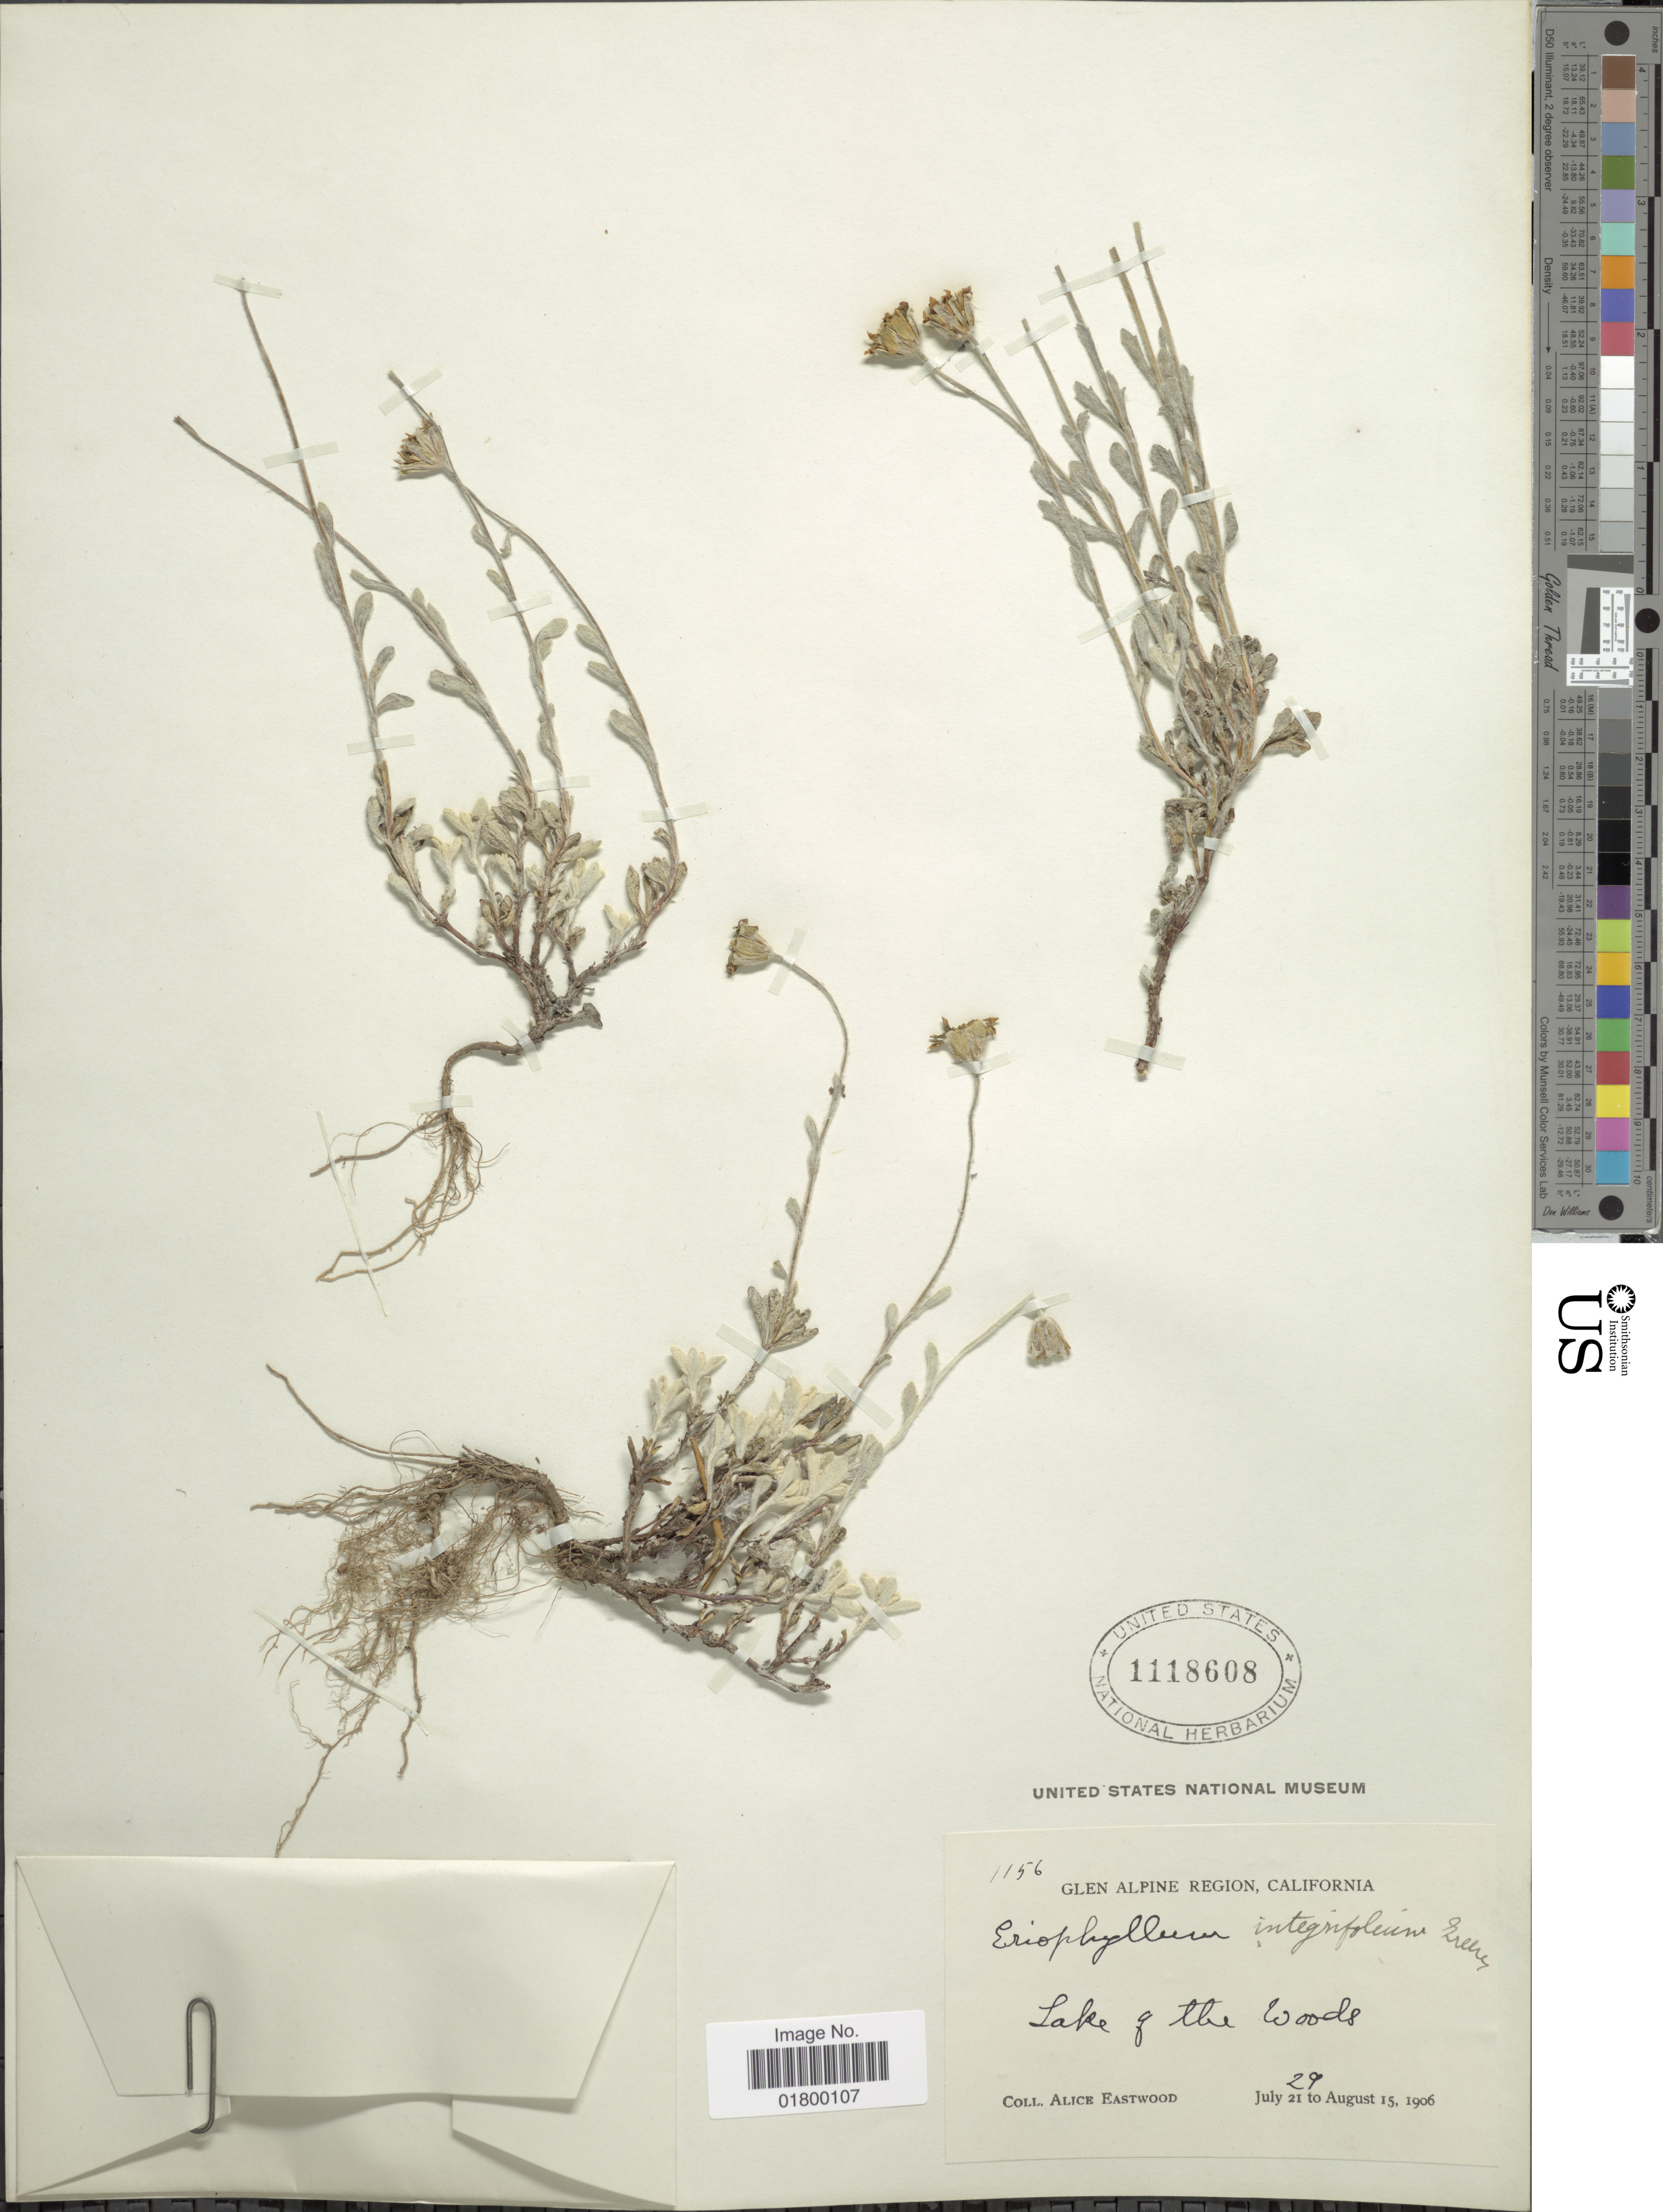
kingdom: Plantae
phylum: Tracheophyta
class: Magnoliopsida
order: Asterales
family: Asteraceae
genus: Eriophyllum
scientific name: Eriophyllum integrifolium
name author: (Hook.) Greene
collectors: A. Eastwood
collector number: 1156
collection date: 1906-07-29/1906-08-15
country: United States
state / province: California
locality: Glen Alpine Region, California, Lake of The Woods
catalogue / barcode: US 1118608